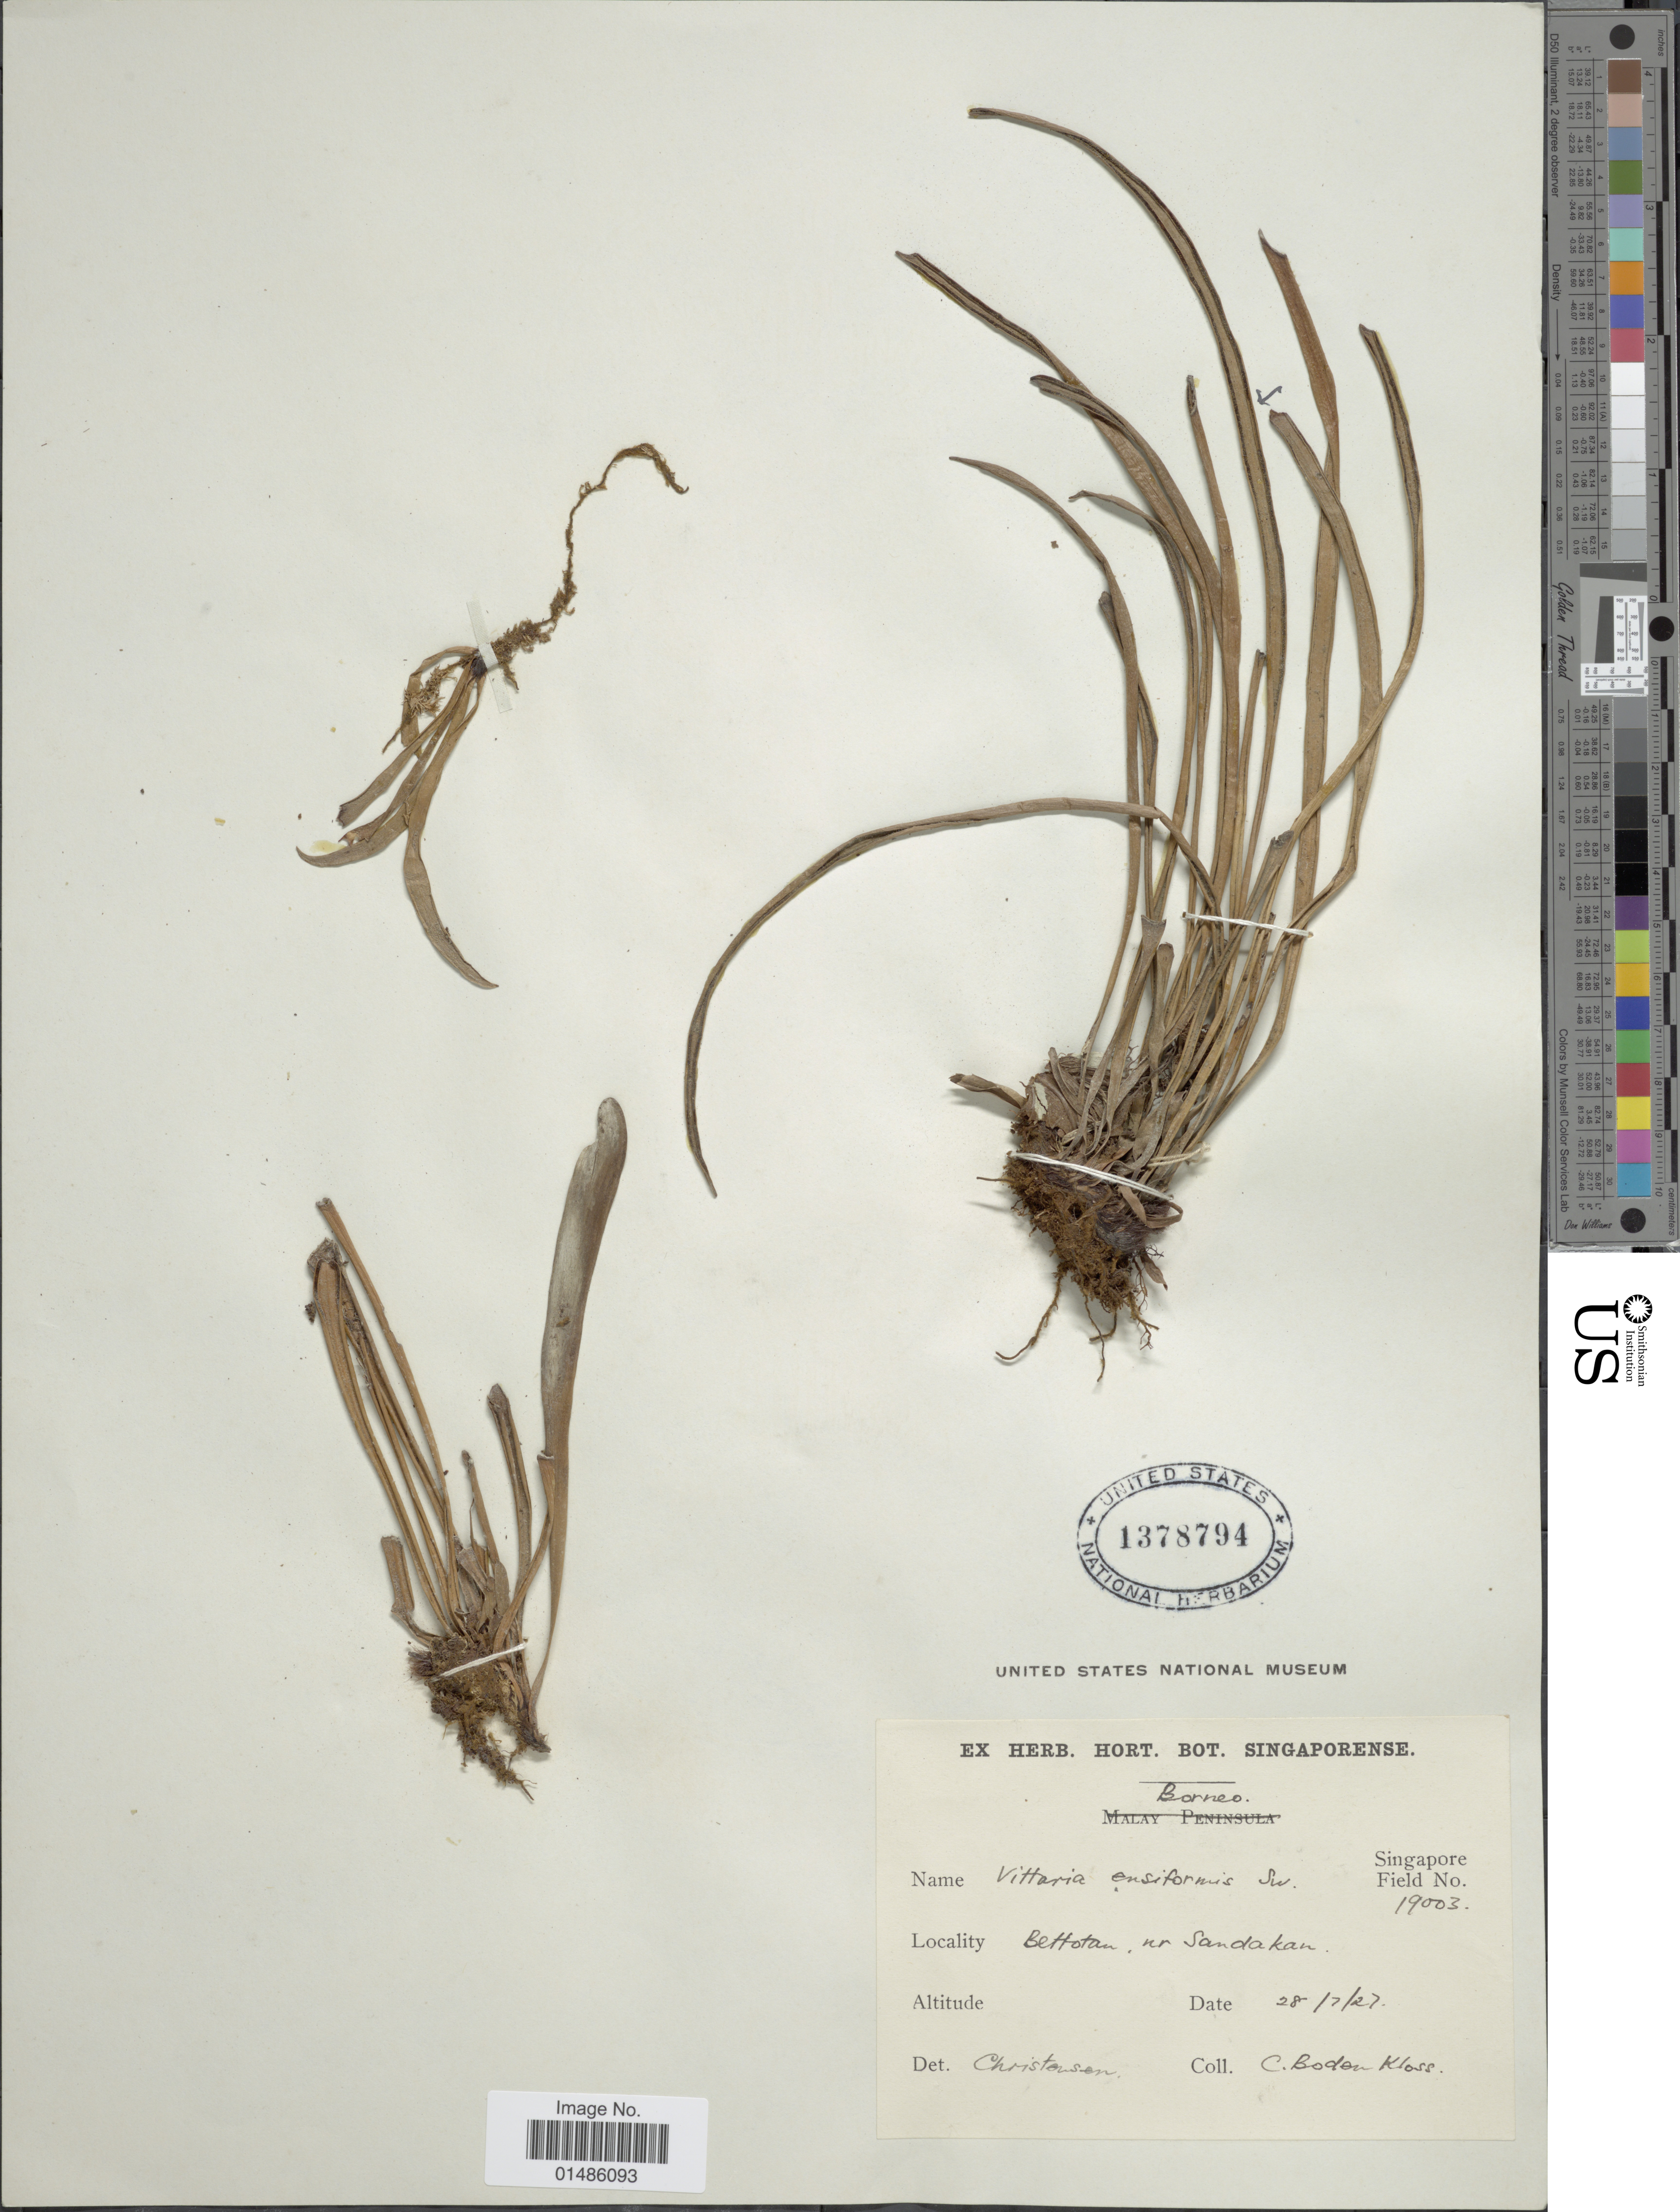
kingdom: Plantae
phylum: Tracheophyta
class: Polypodiopsida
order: Polypodiales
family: Pteridaceae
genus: Haplopteris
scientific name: Haplopteris ensiformis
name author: (Sw.) E.H. Crane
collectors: C. Boden-Kloss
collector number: Singapore Field 19003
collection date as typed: Transcribed d/m/y: 28/7/27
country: Malaysia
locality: Borneo. Bettotan, nr. Sandakan.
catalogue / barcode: US 1378794